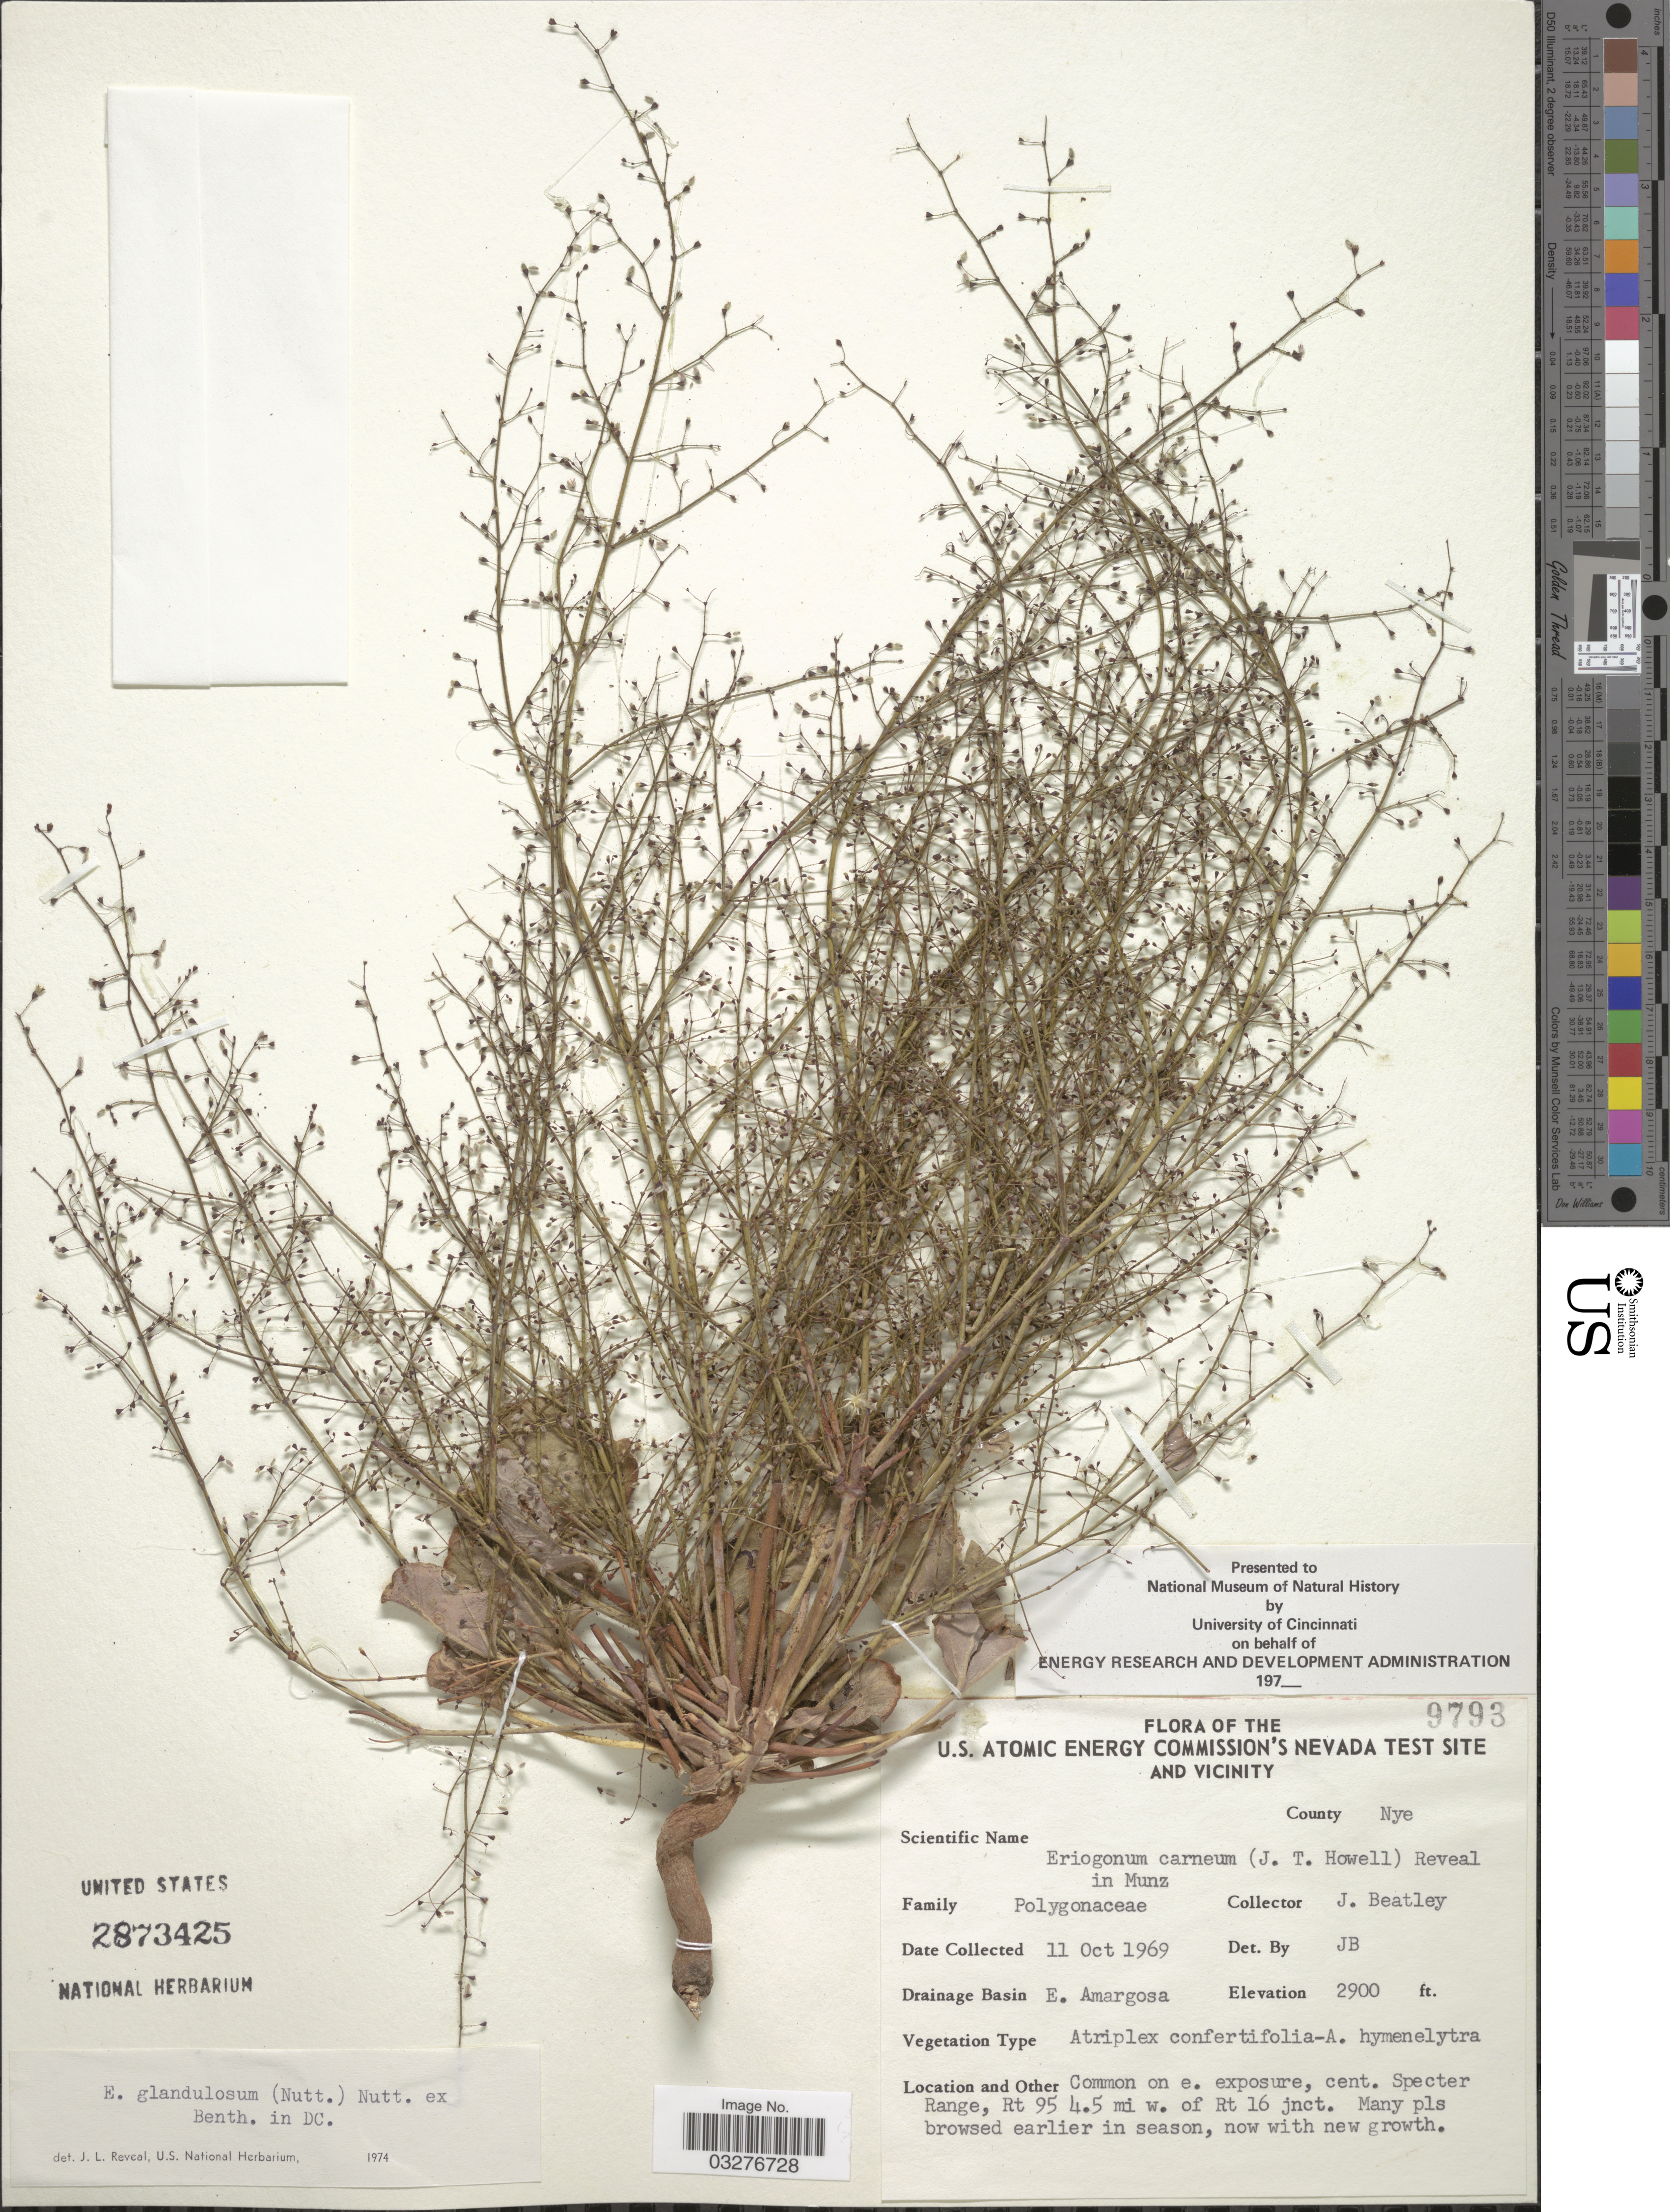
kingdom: Plantae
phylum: Tracheophyta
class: Magnoliopsida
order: Caryophyllales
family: Polygonaceae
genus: Eriogonum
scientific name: Eriogonum glandulosum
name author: (Nutt.) Nutt. ex Benth.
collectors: J. C. Beatley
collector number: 9793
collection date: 1969-10-11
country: United States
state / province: Nevada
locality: U. S. Atomic Energy Commission's Nevada Test Site and Vicinity. County Nye. Drainage Basin E. Amargosa. Cent. Specter Range, Rt 95 4.5 mi w. of Rt 16 jnct.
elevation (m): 884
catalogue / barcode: US 2873425